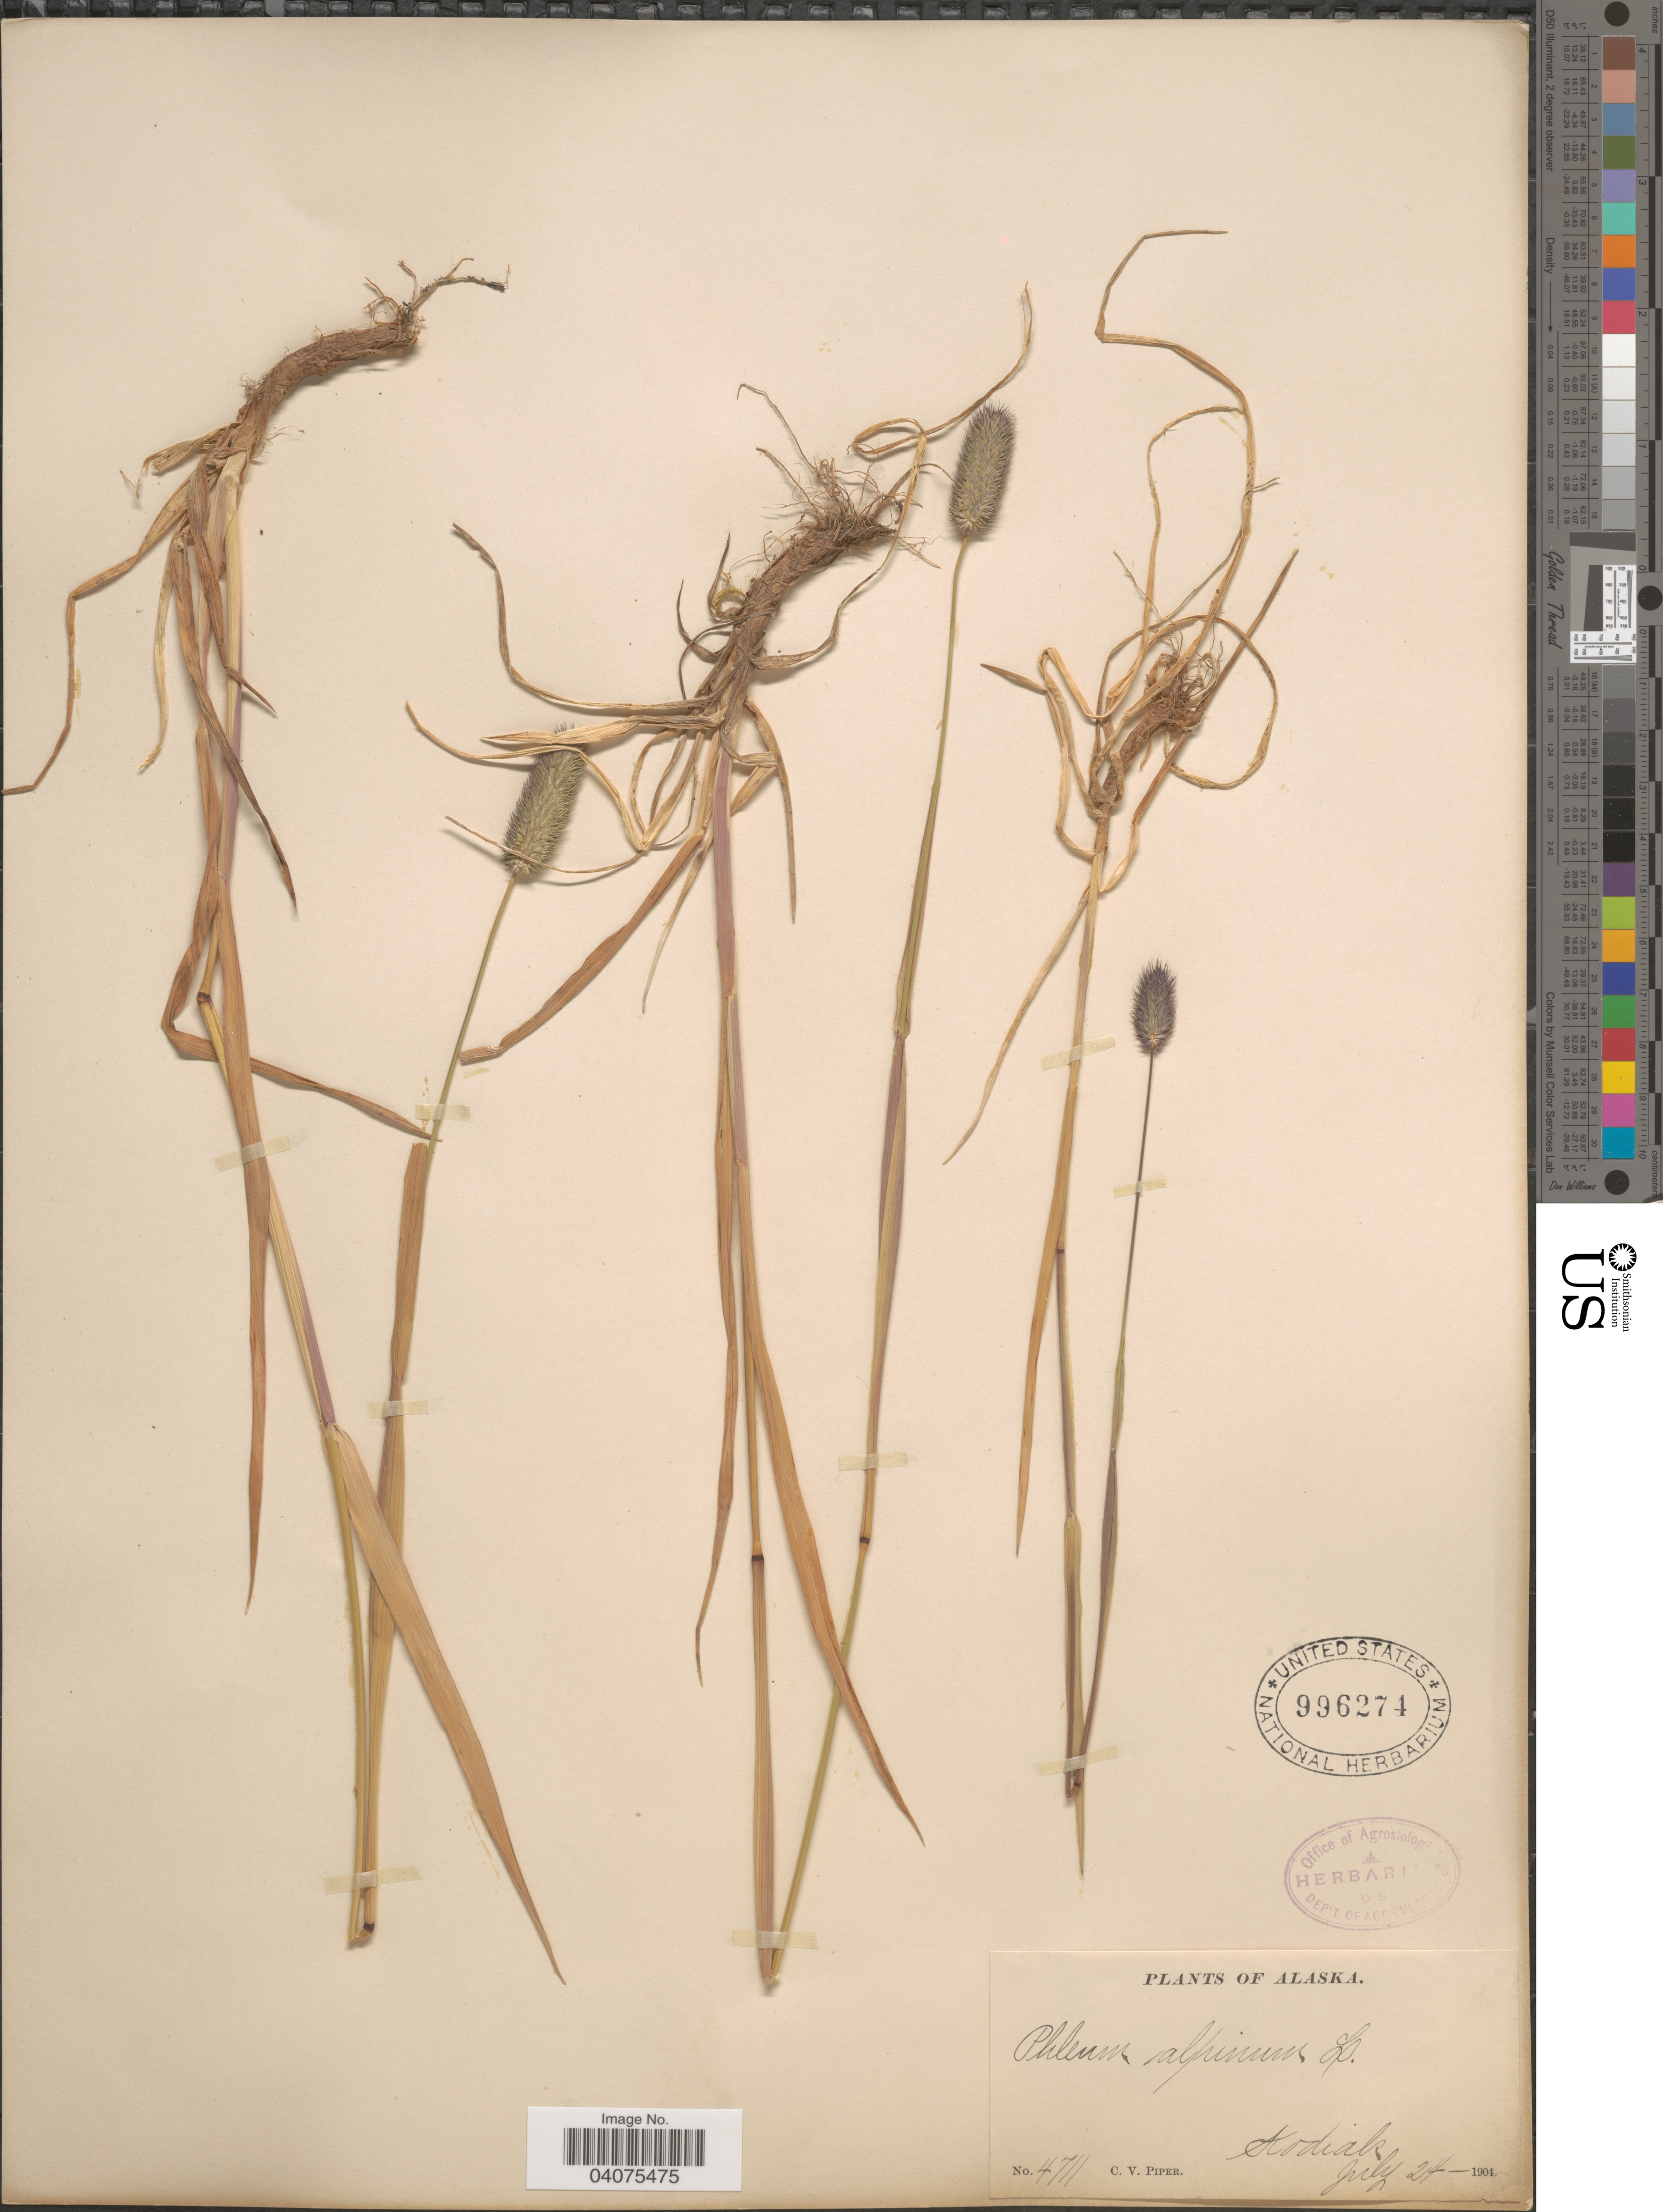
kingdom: Plantae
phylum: Tracheophyta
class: Liliopsida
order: Poales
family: Poaceae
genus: Phleum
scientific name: Phleum alpinum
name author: L.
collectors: C. V. Piper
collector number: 4711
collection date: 1904-07-24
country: United States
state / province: Alaska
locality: Kodiak.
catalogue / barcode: US 996274